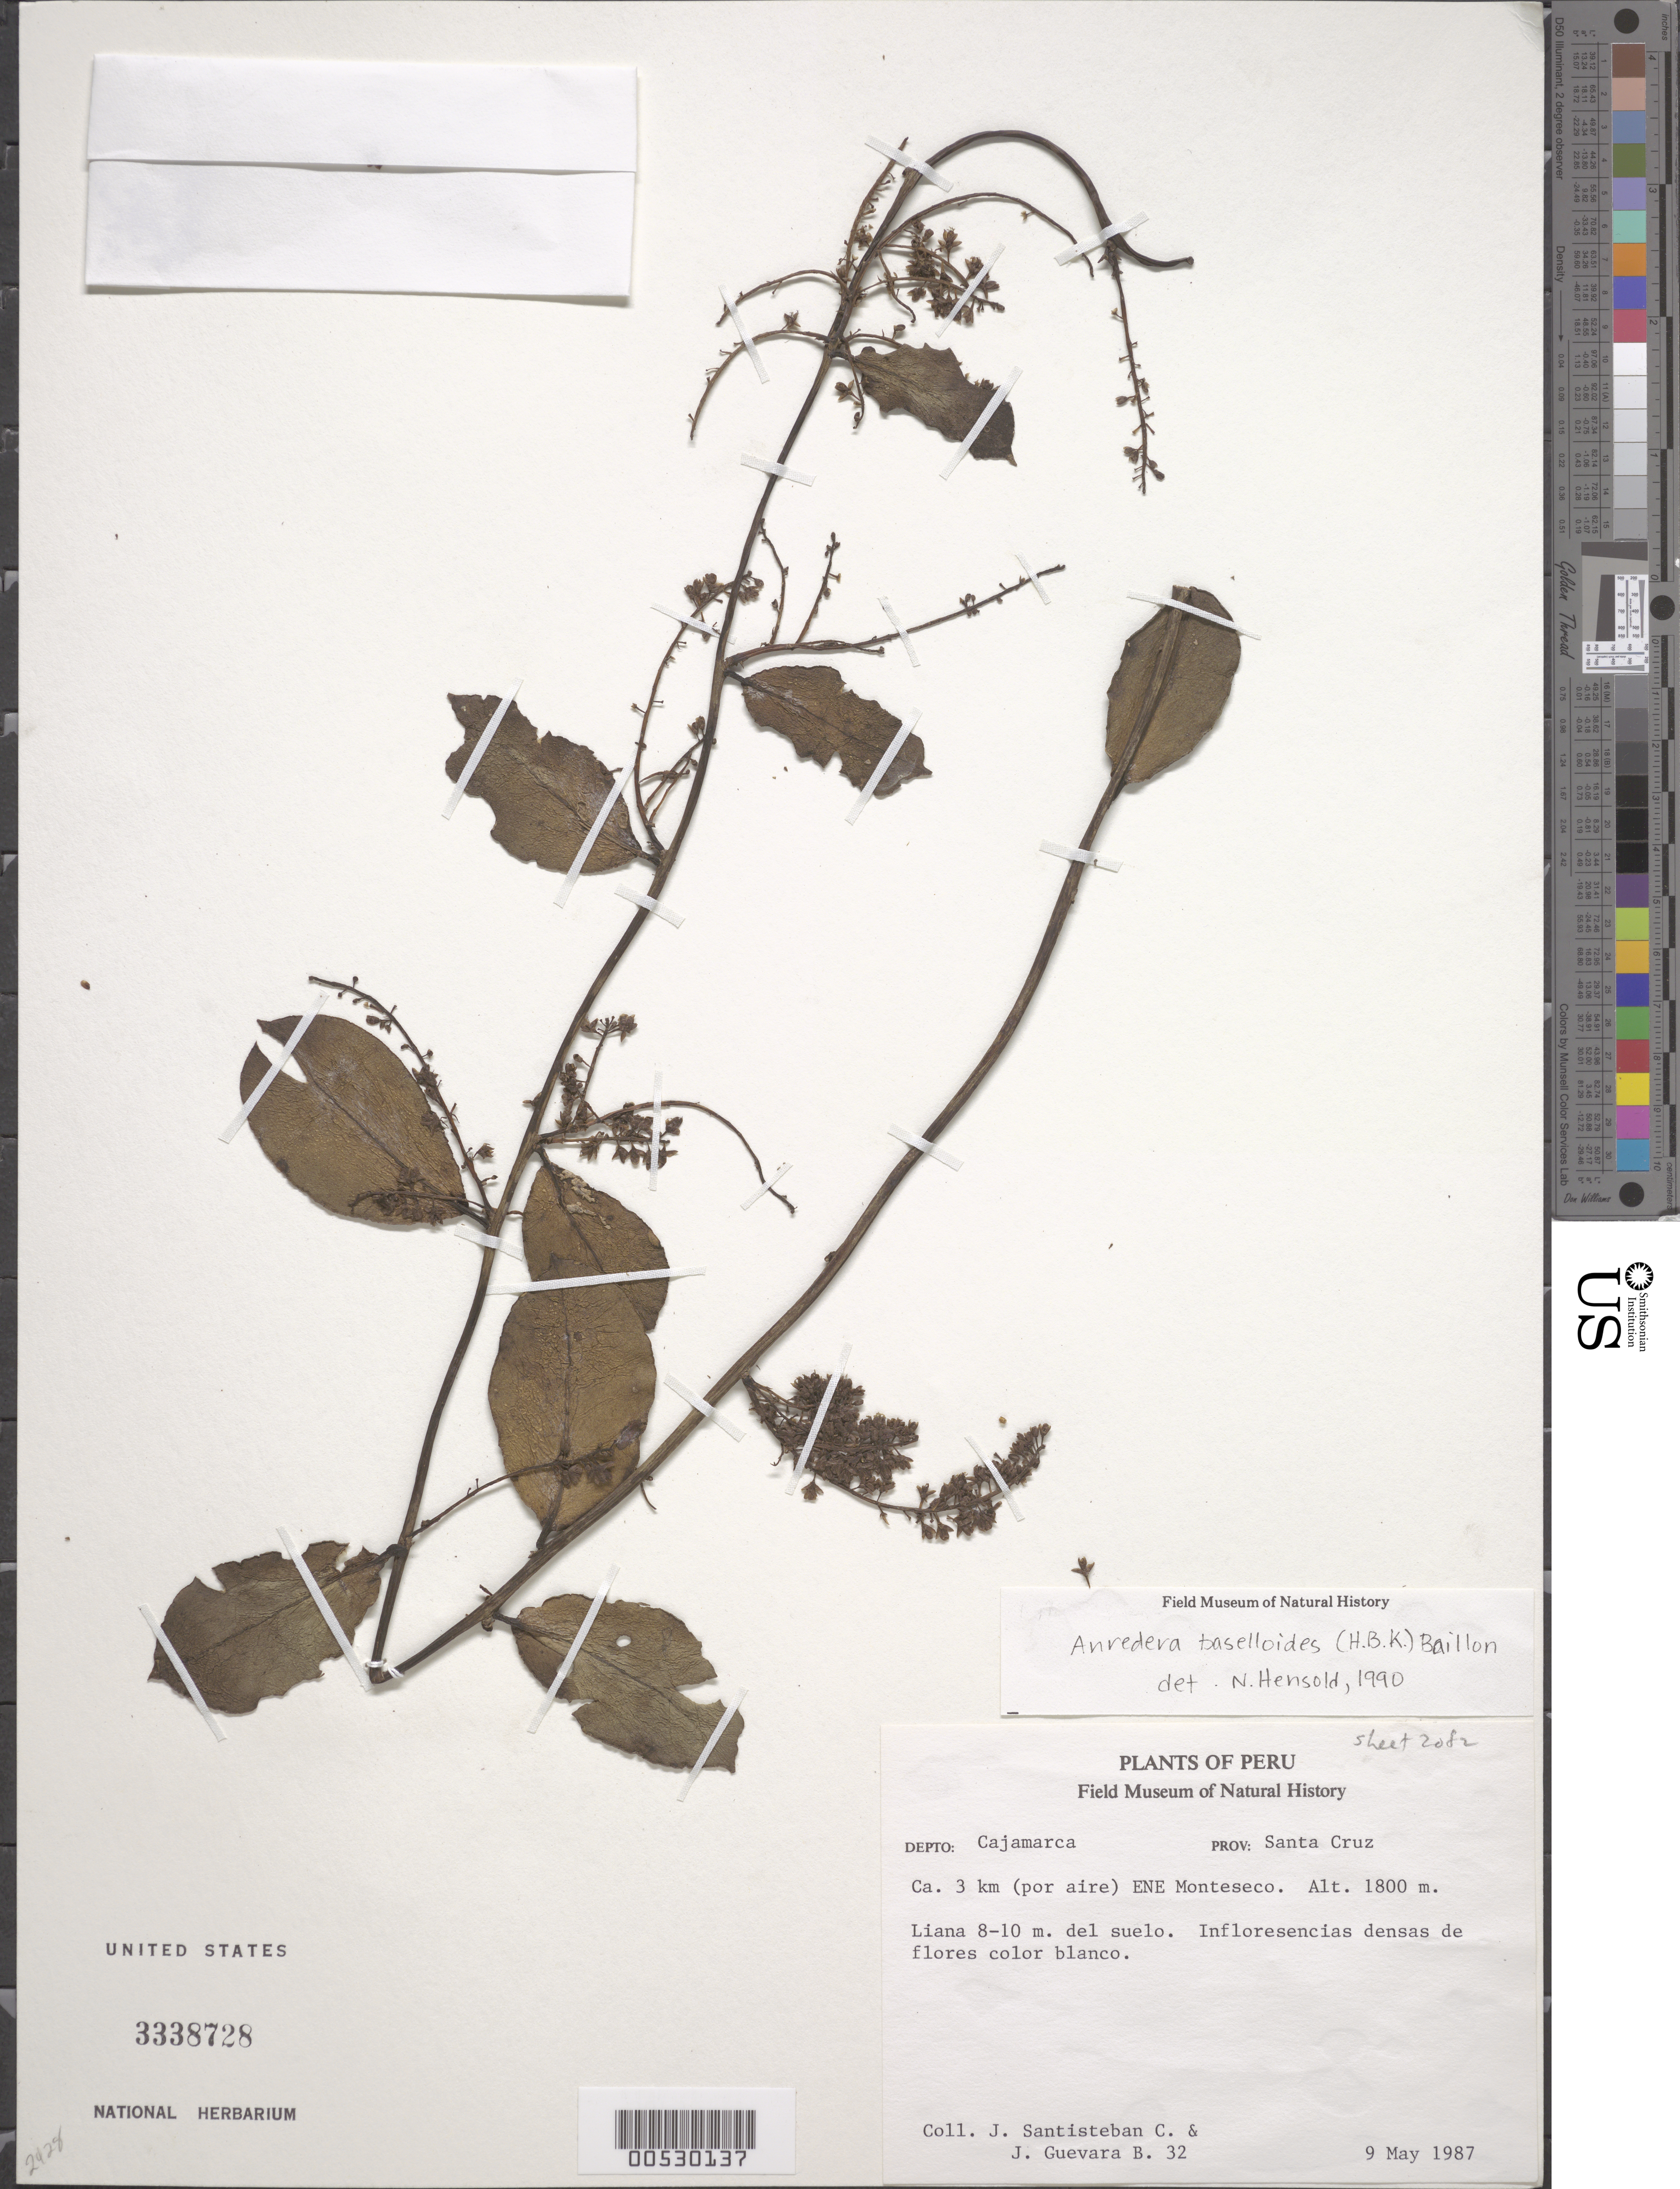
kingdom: Plantae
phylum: Tracheophyta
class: Magnoliopsida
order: Caryophyllales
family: Basellaceae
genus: Anredera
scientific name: Anredera baselloides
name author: (Kunth) Baill.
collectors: J. Santisteban C. & J. Guevara B.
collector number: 32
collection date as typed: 09 May 1987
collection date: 1987-05-09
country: Peru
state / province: Cajamarca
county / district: Santa Cruz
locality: ENE of Monte Seco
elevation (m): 1800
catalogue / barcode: US 3338728